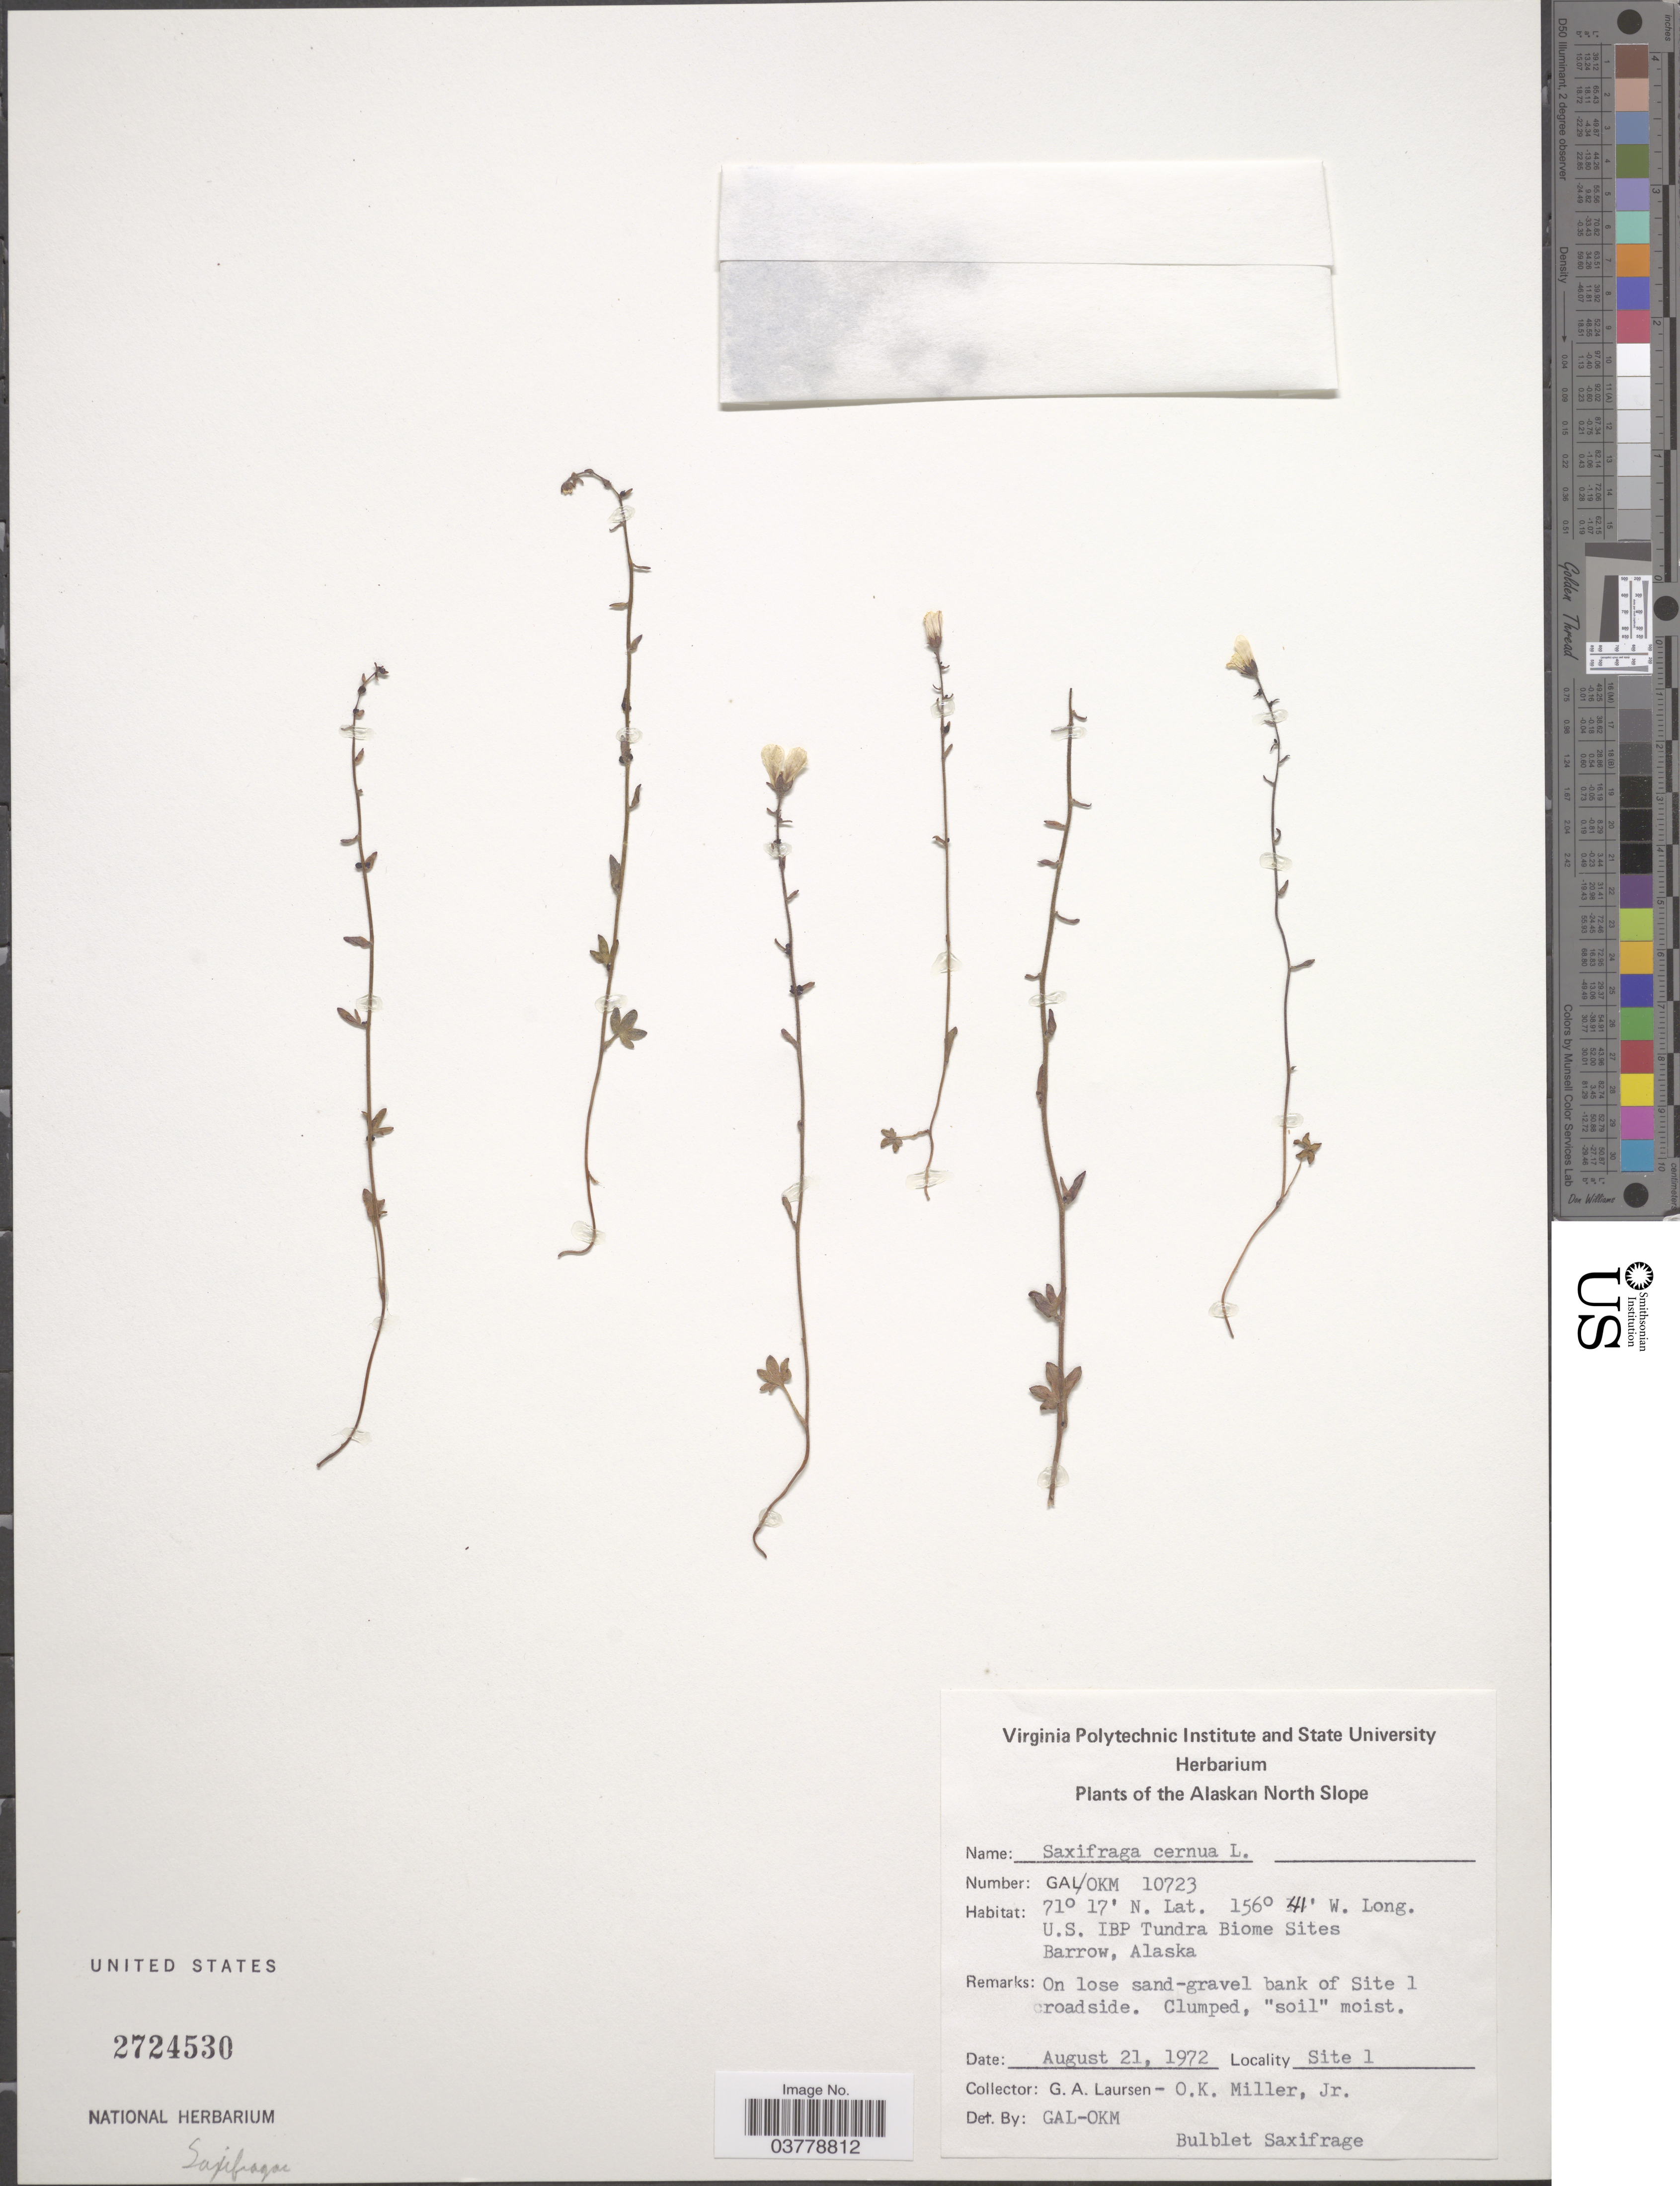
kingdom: Plantae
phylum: Tracheophyta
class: Magnoliopsida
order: Saxifragales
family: Saxifragaceae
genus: Saxifraga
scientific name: Saxifraga cernua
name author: L.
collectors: G. Laursen & O. Miller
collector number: GAL/OKM 10723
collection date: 1972-08-21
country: United States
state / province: Alaska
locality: The Alaskan North Slope. U. S. IBP Tundra Biome Sites Barrow. Site 1.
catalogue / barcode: US 2724530